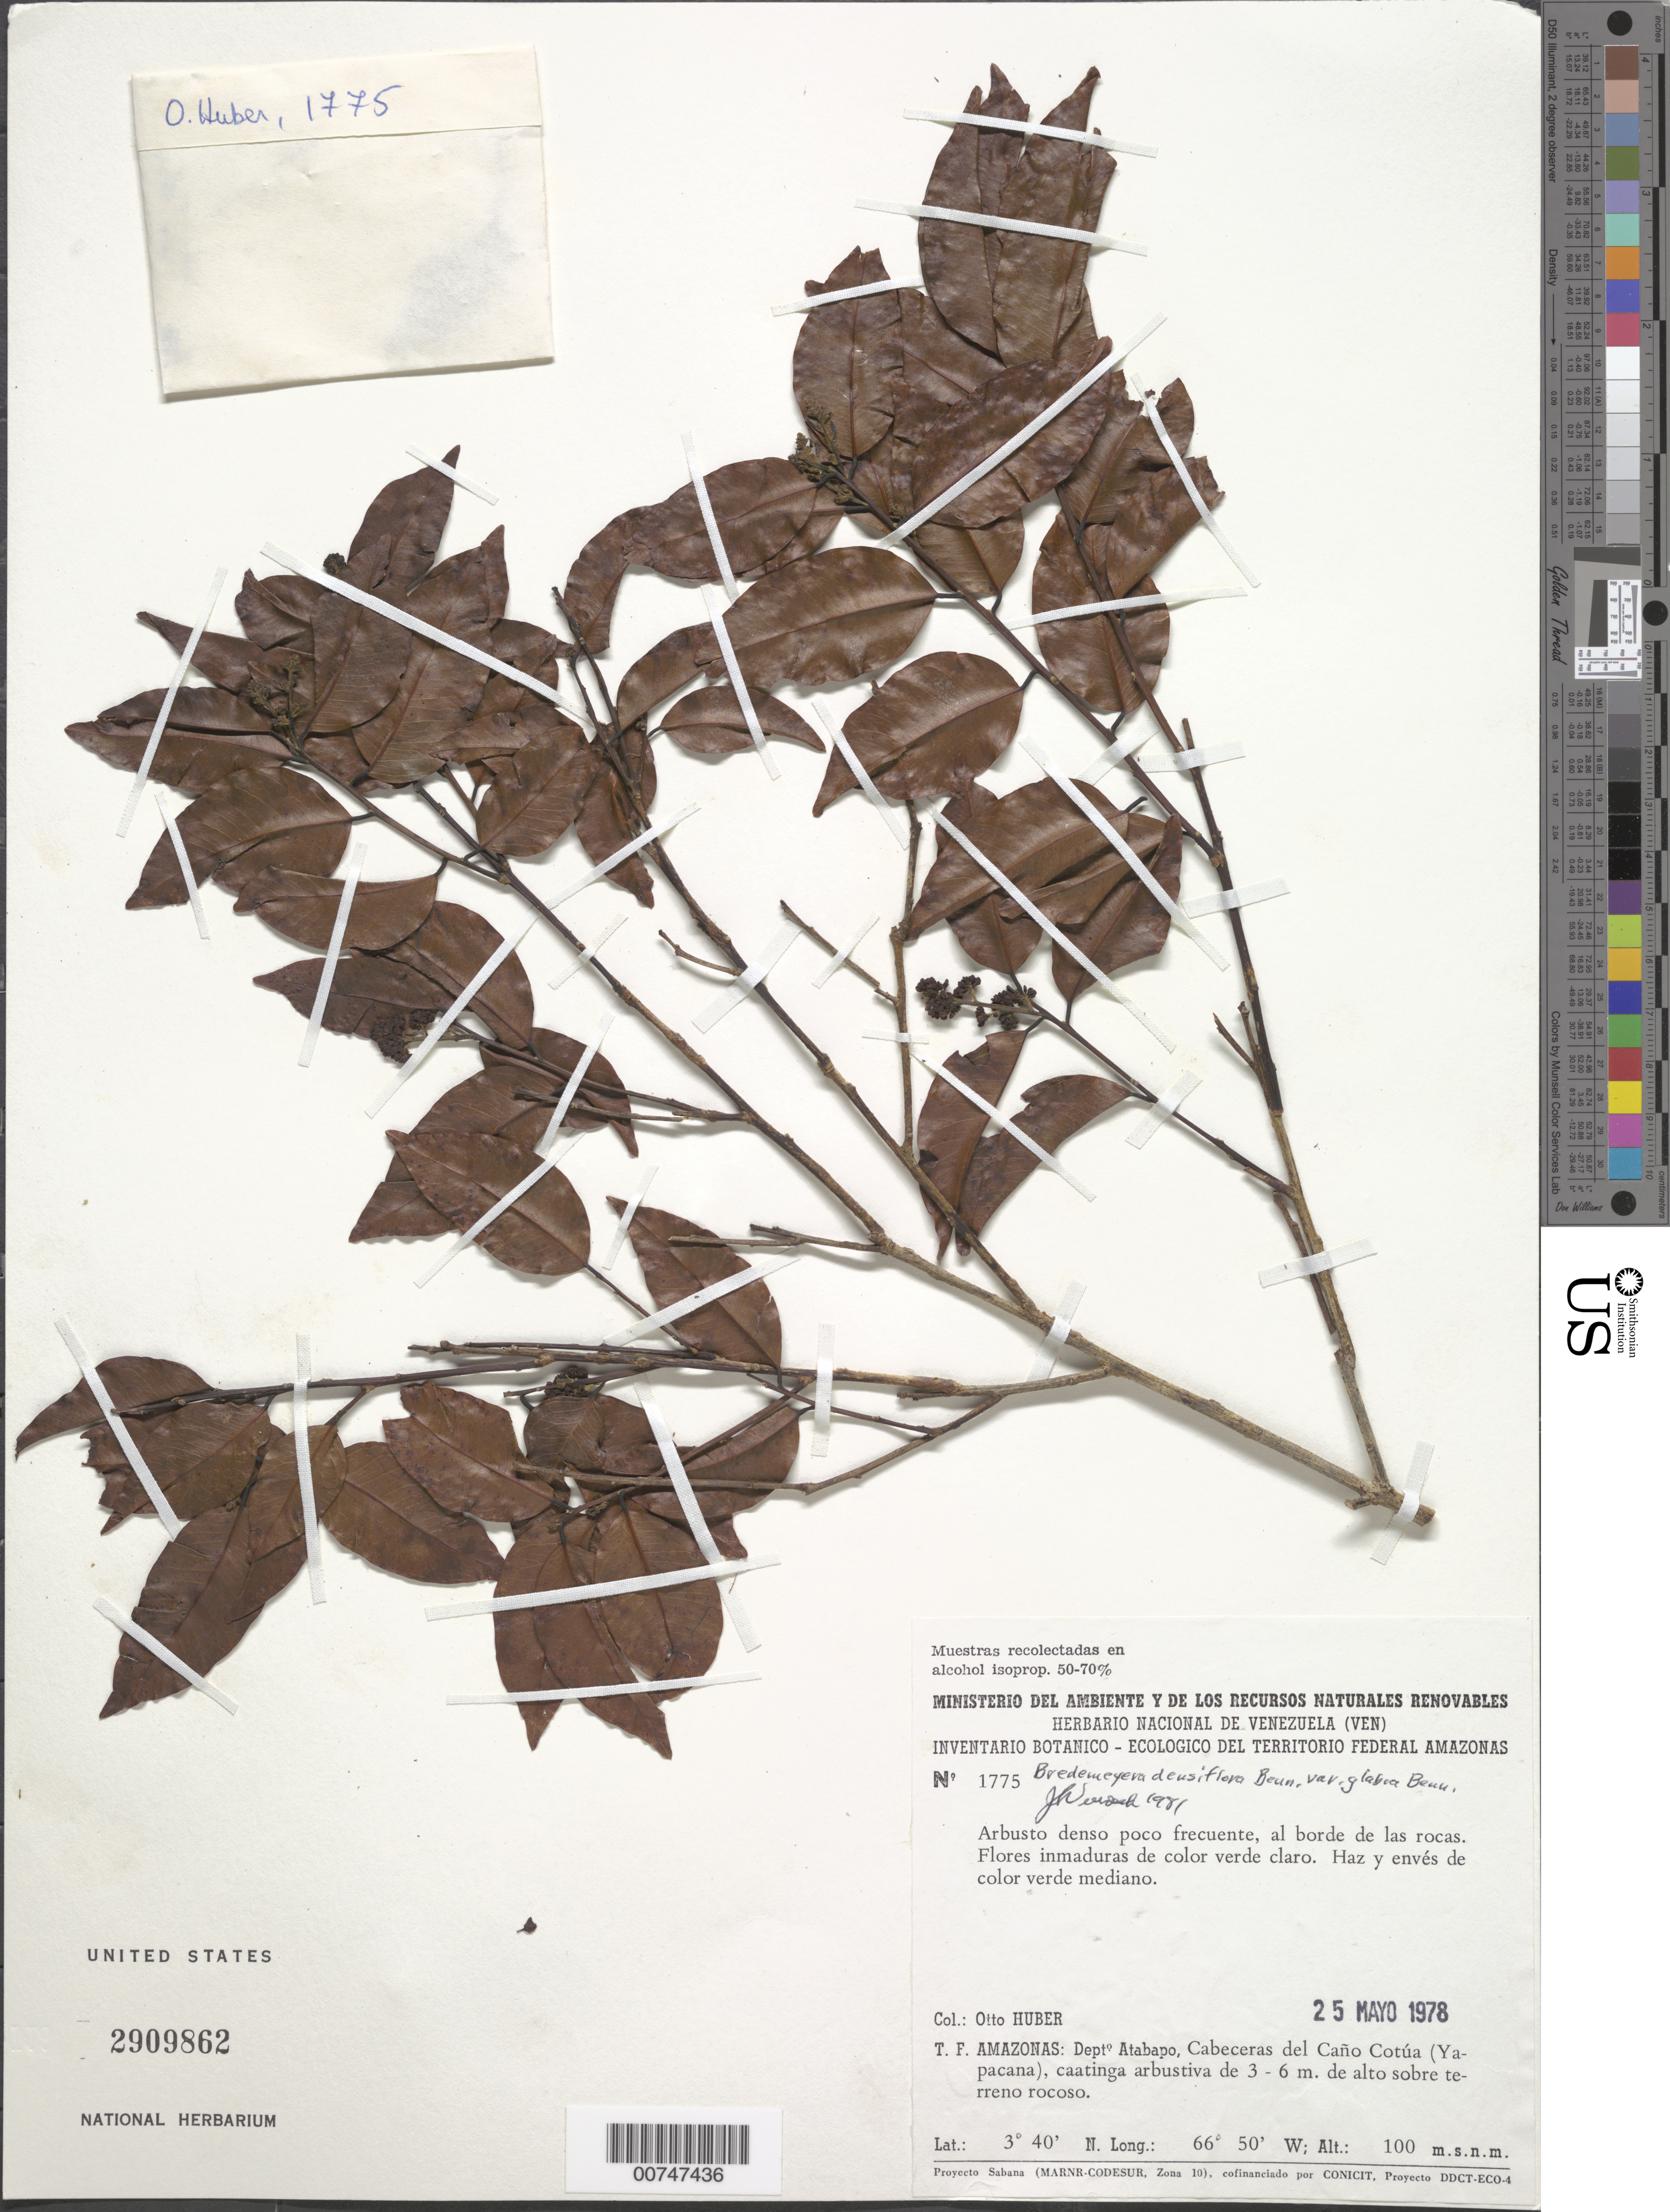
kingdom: Plantae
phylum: Tracheophyta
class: Magnoliopsida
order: Fabales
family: Polygalaceae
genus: Bredemeyera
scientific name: Bredemeyera densiflora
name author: A.W. Benn.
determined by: Wurdack, John J., (US), US (UNITED STATES)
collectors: O. Huber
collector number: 1775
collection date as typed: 25-May-78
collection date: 1978-05-25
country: Venezuela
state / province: Amazonas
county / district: Atabapo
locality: Caño Cotúa (Yapacana)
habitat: Caatinga arbustiva de 3-6m de alt sobre terreno rocoso; sobre rocas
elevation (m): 100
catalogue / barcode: US 2909862